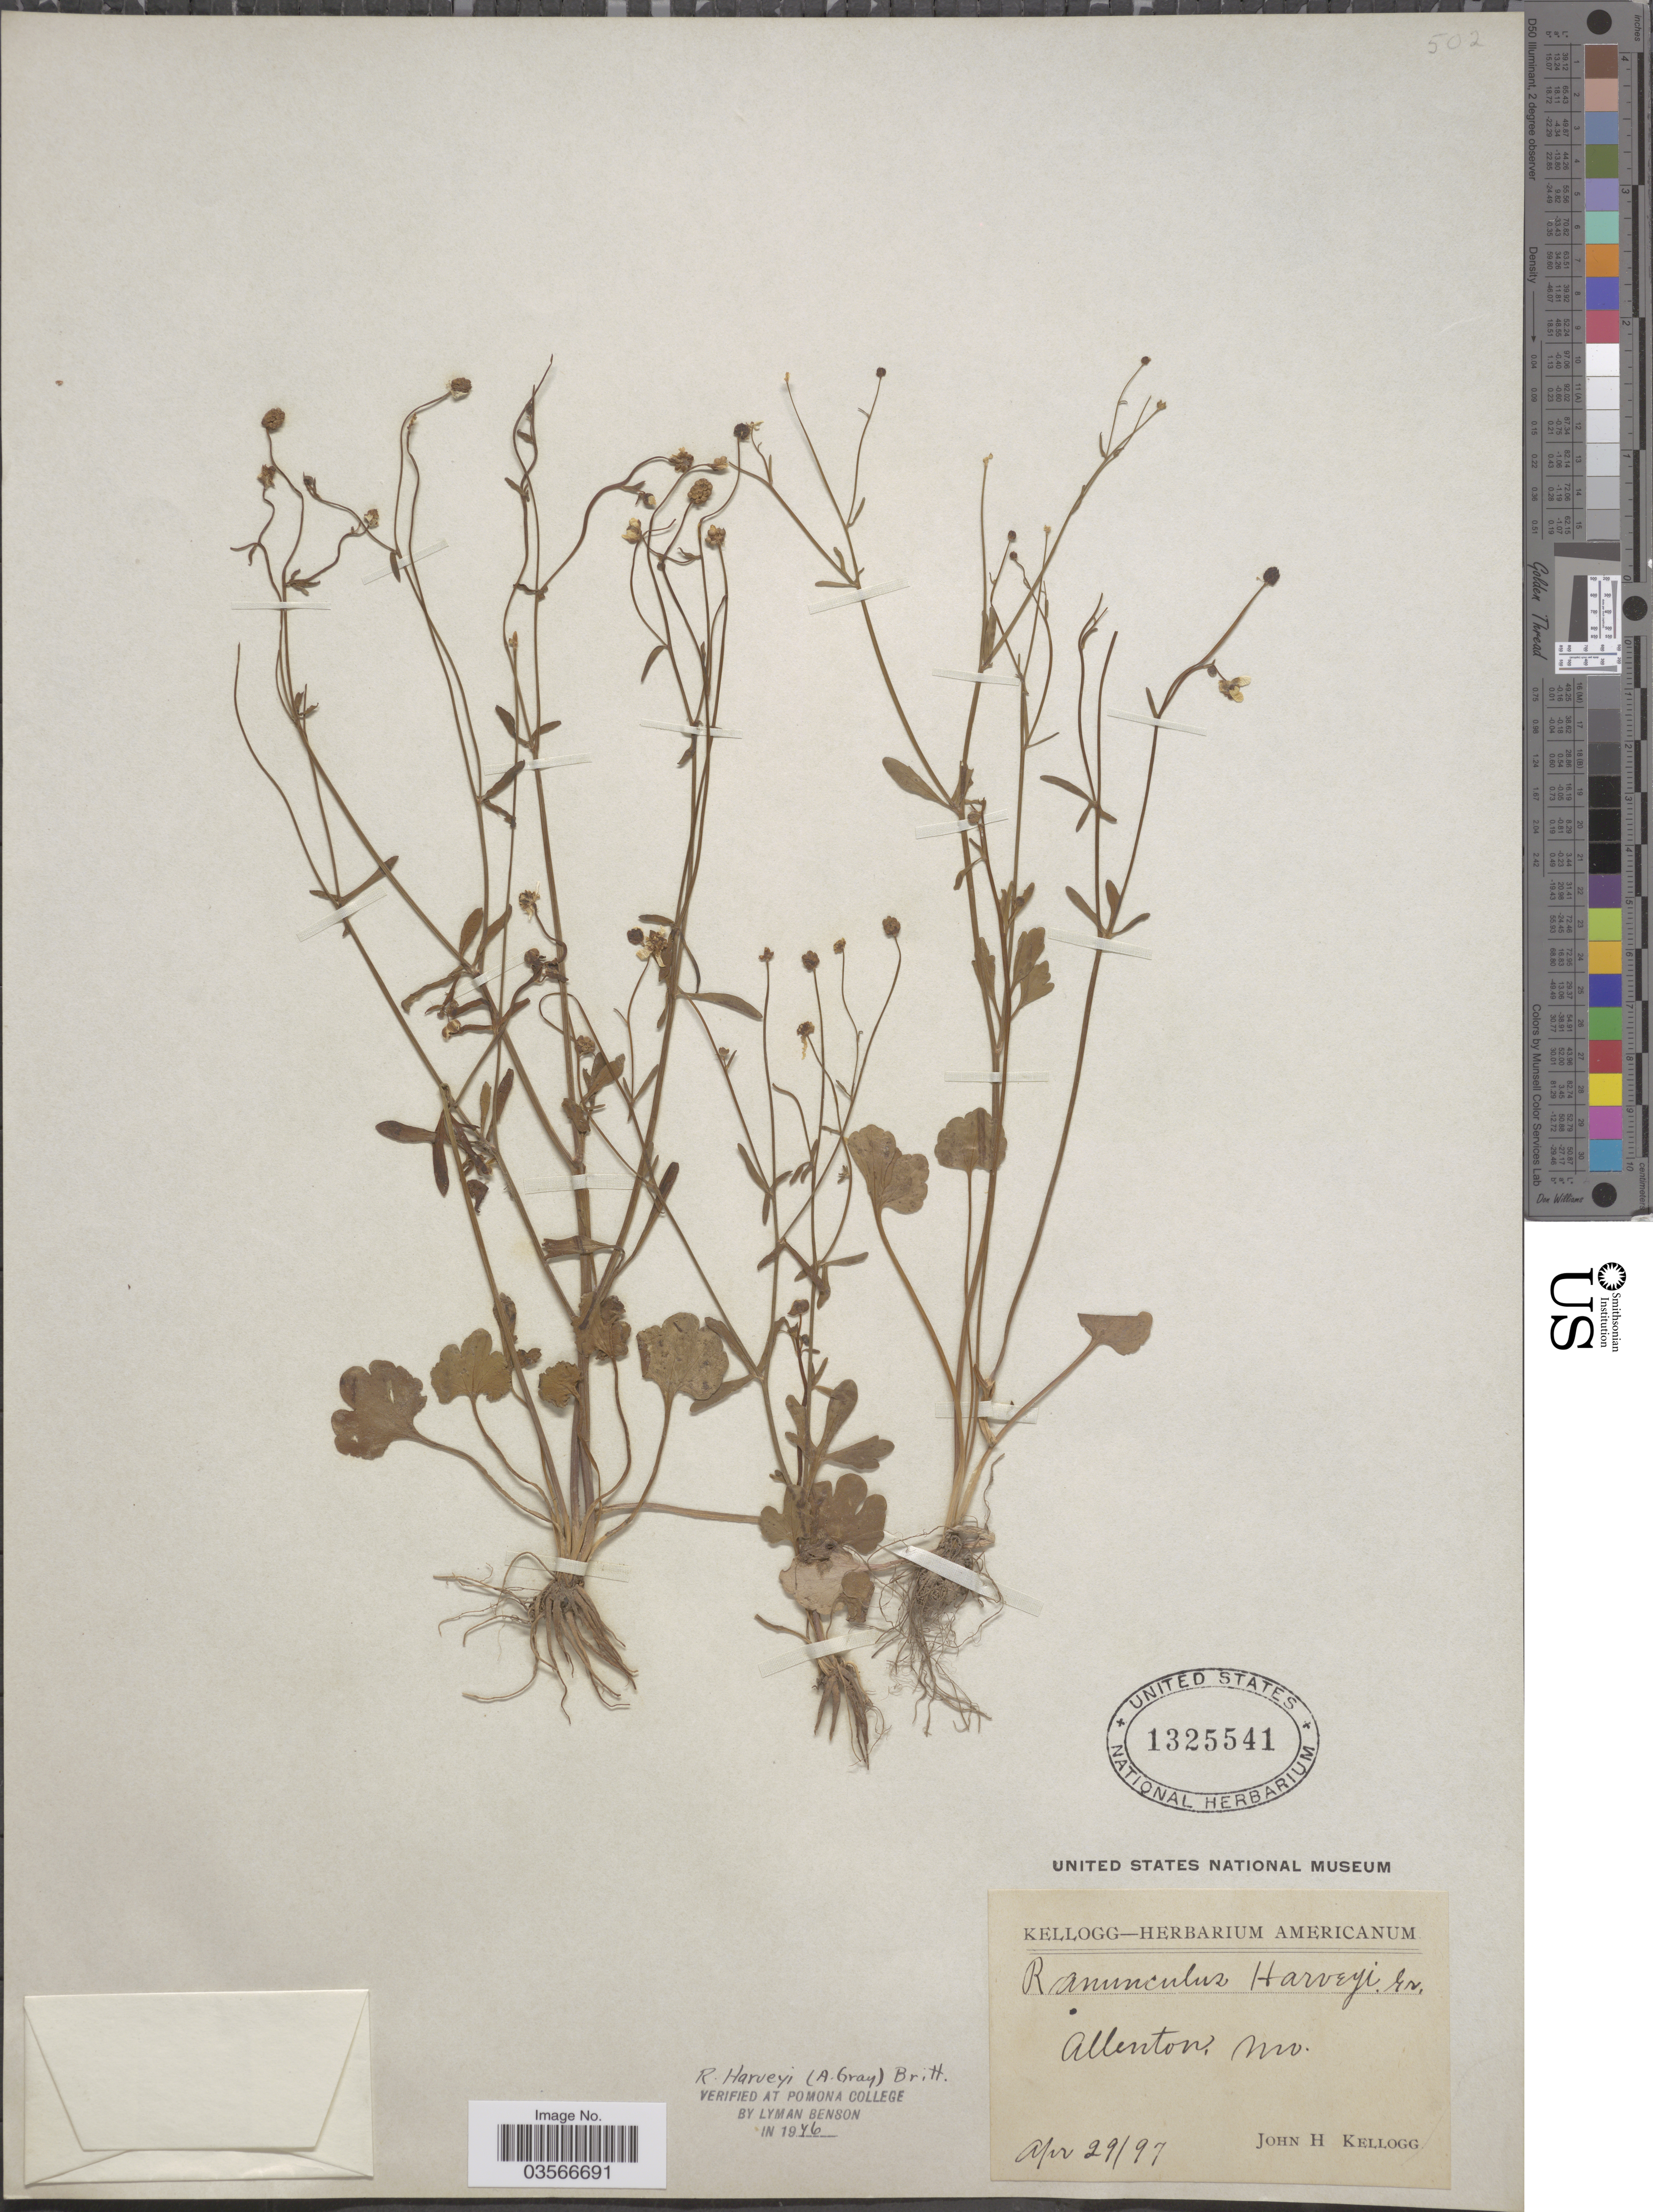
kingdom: Plantae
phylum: Tracheophyta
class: Magnoliopsida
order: Ranunculales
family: Ranunculaceae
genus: Ranunculus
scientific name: Ranunculus harveyi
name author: (A. Gray) Britton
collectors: J. H. Kellogg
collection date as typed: Transcribed d/m/y: 29/4/97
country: United States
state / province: Missouri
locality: Allenton.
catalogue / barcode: US 1325541